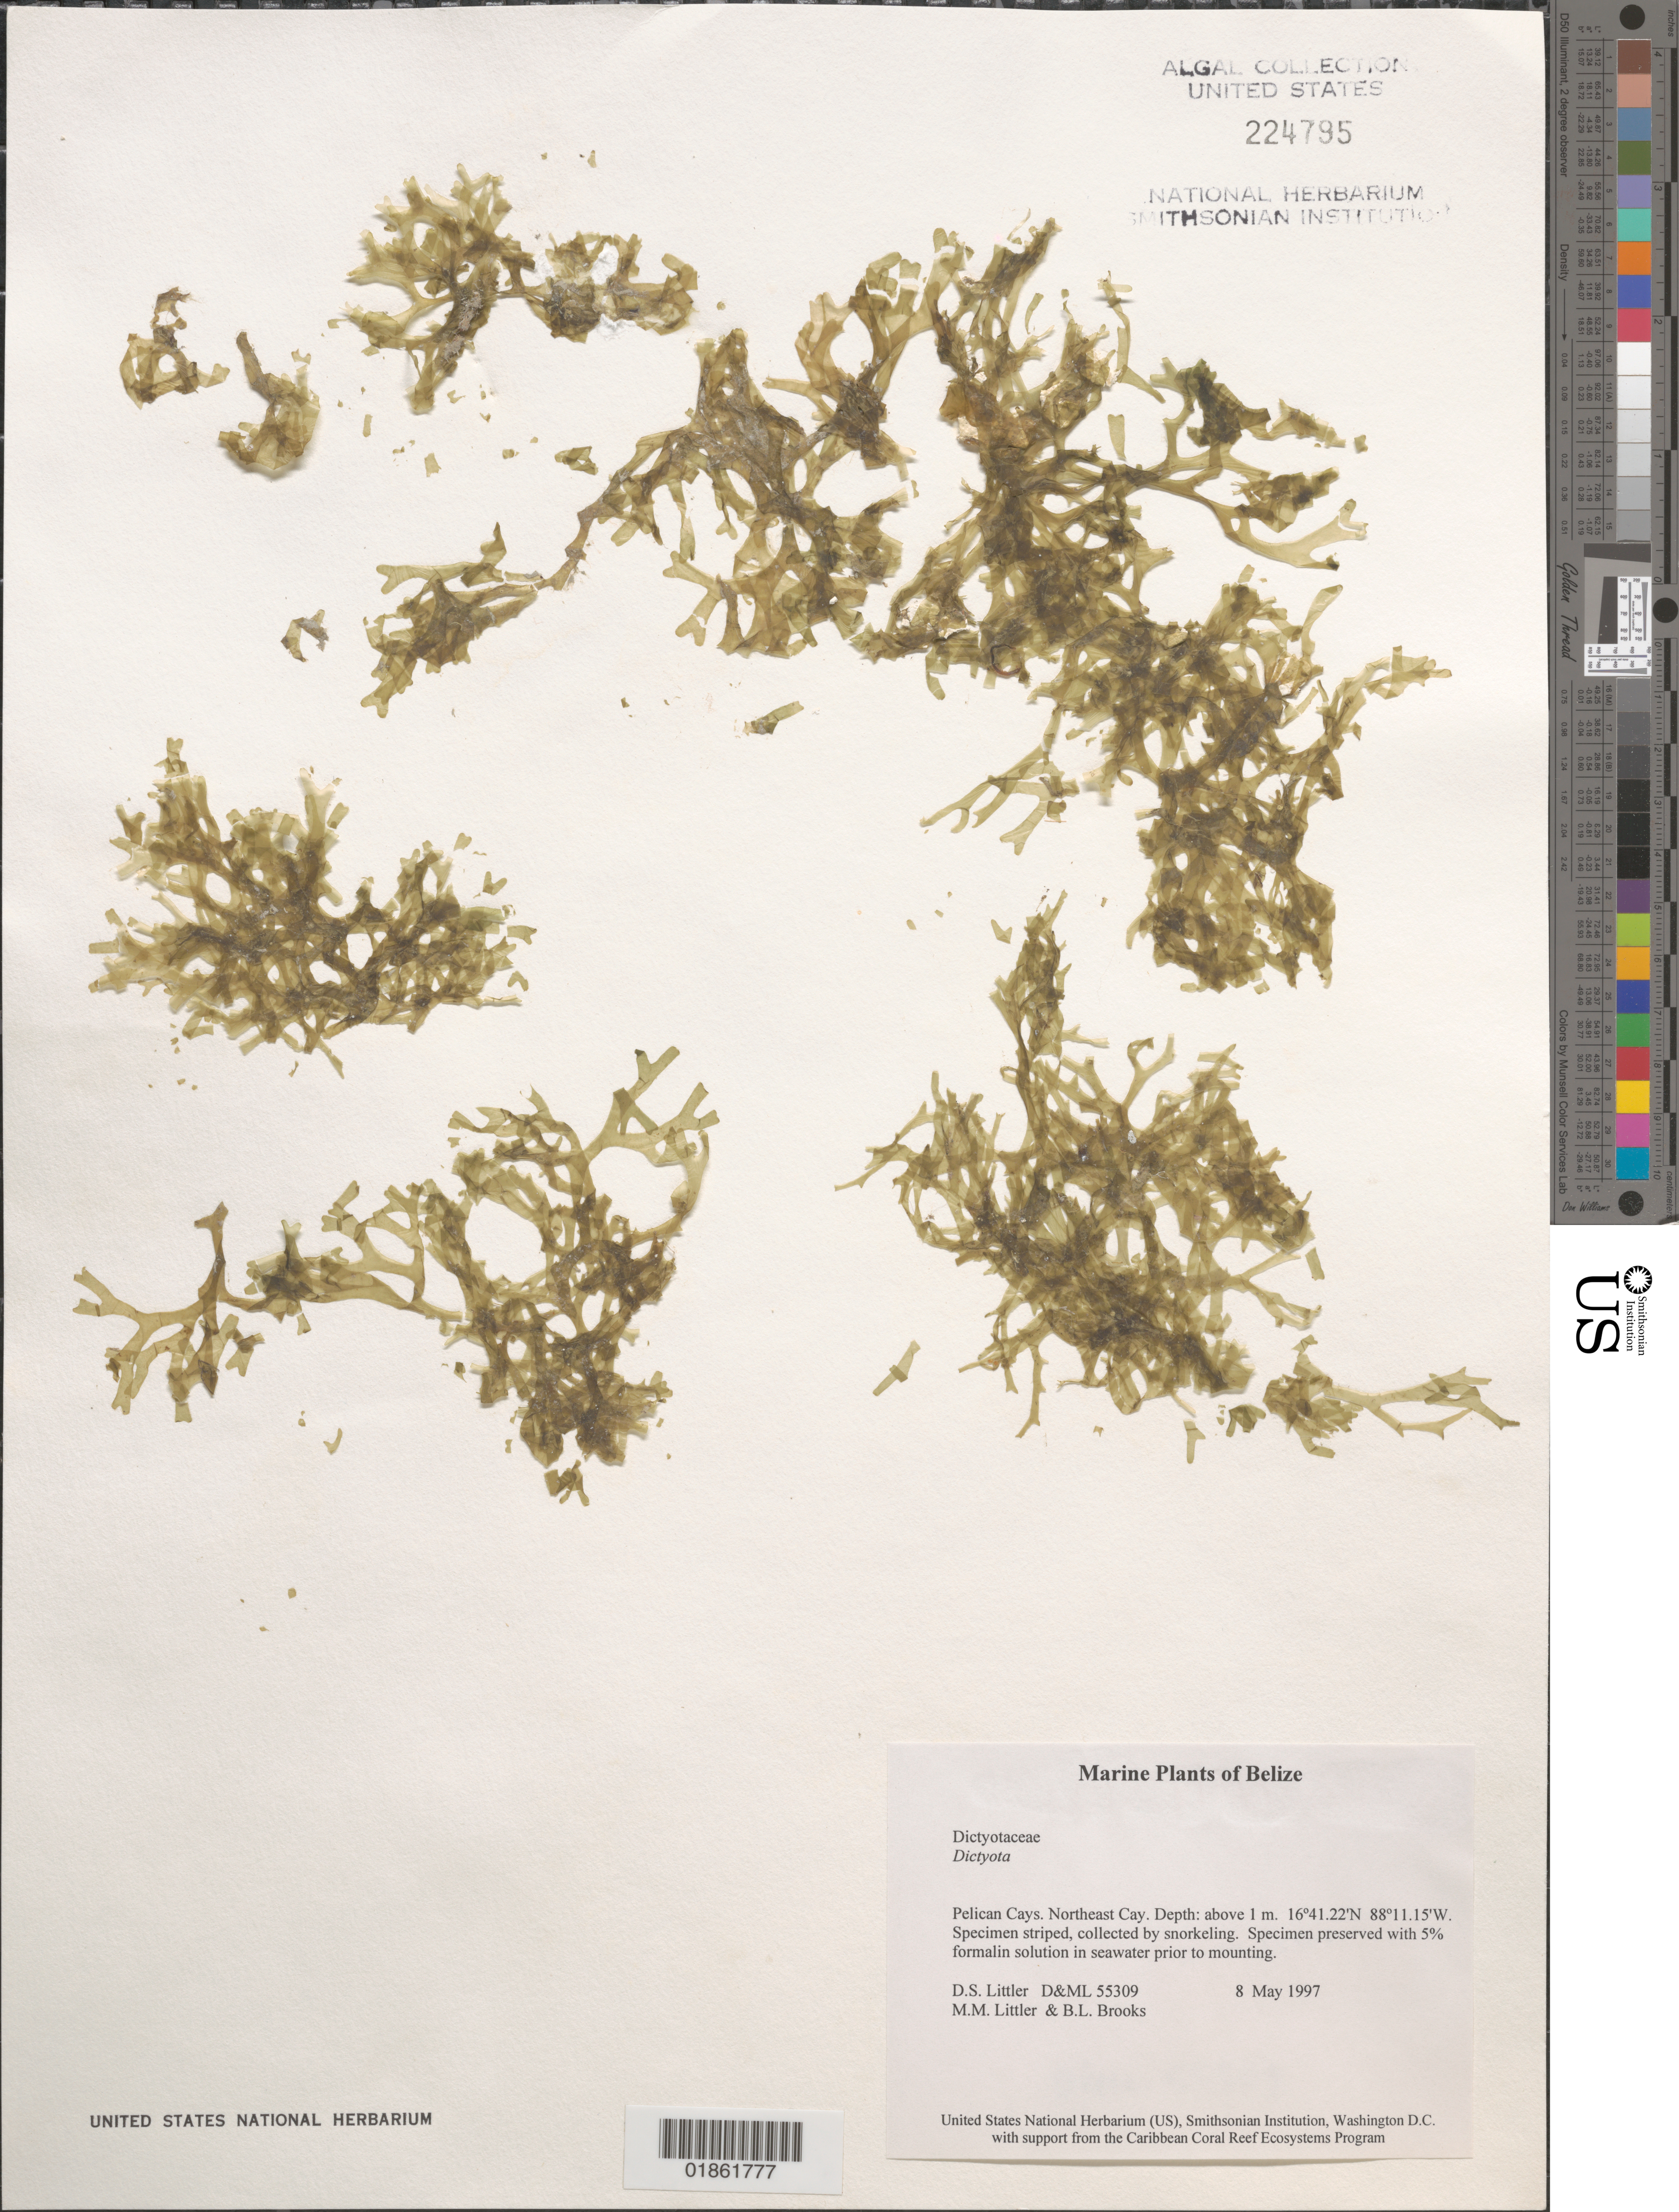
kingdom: Chromista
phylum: Ochrophyta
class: Phaeophyceae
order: Dictyotales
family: Dictyotaceae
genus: Dictyota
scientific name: Dictyota sp.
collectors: D. S. Littler & M. M. Littler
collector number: D&ML 55309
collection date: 1997-05-08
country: Belize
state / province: Stann Creek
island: Manatee Cay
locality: Pelican Cays. Northeast Cay.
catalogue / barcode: US 224795